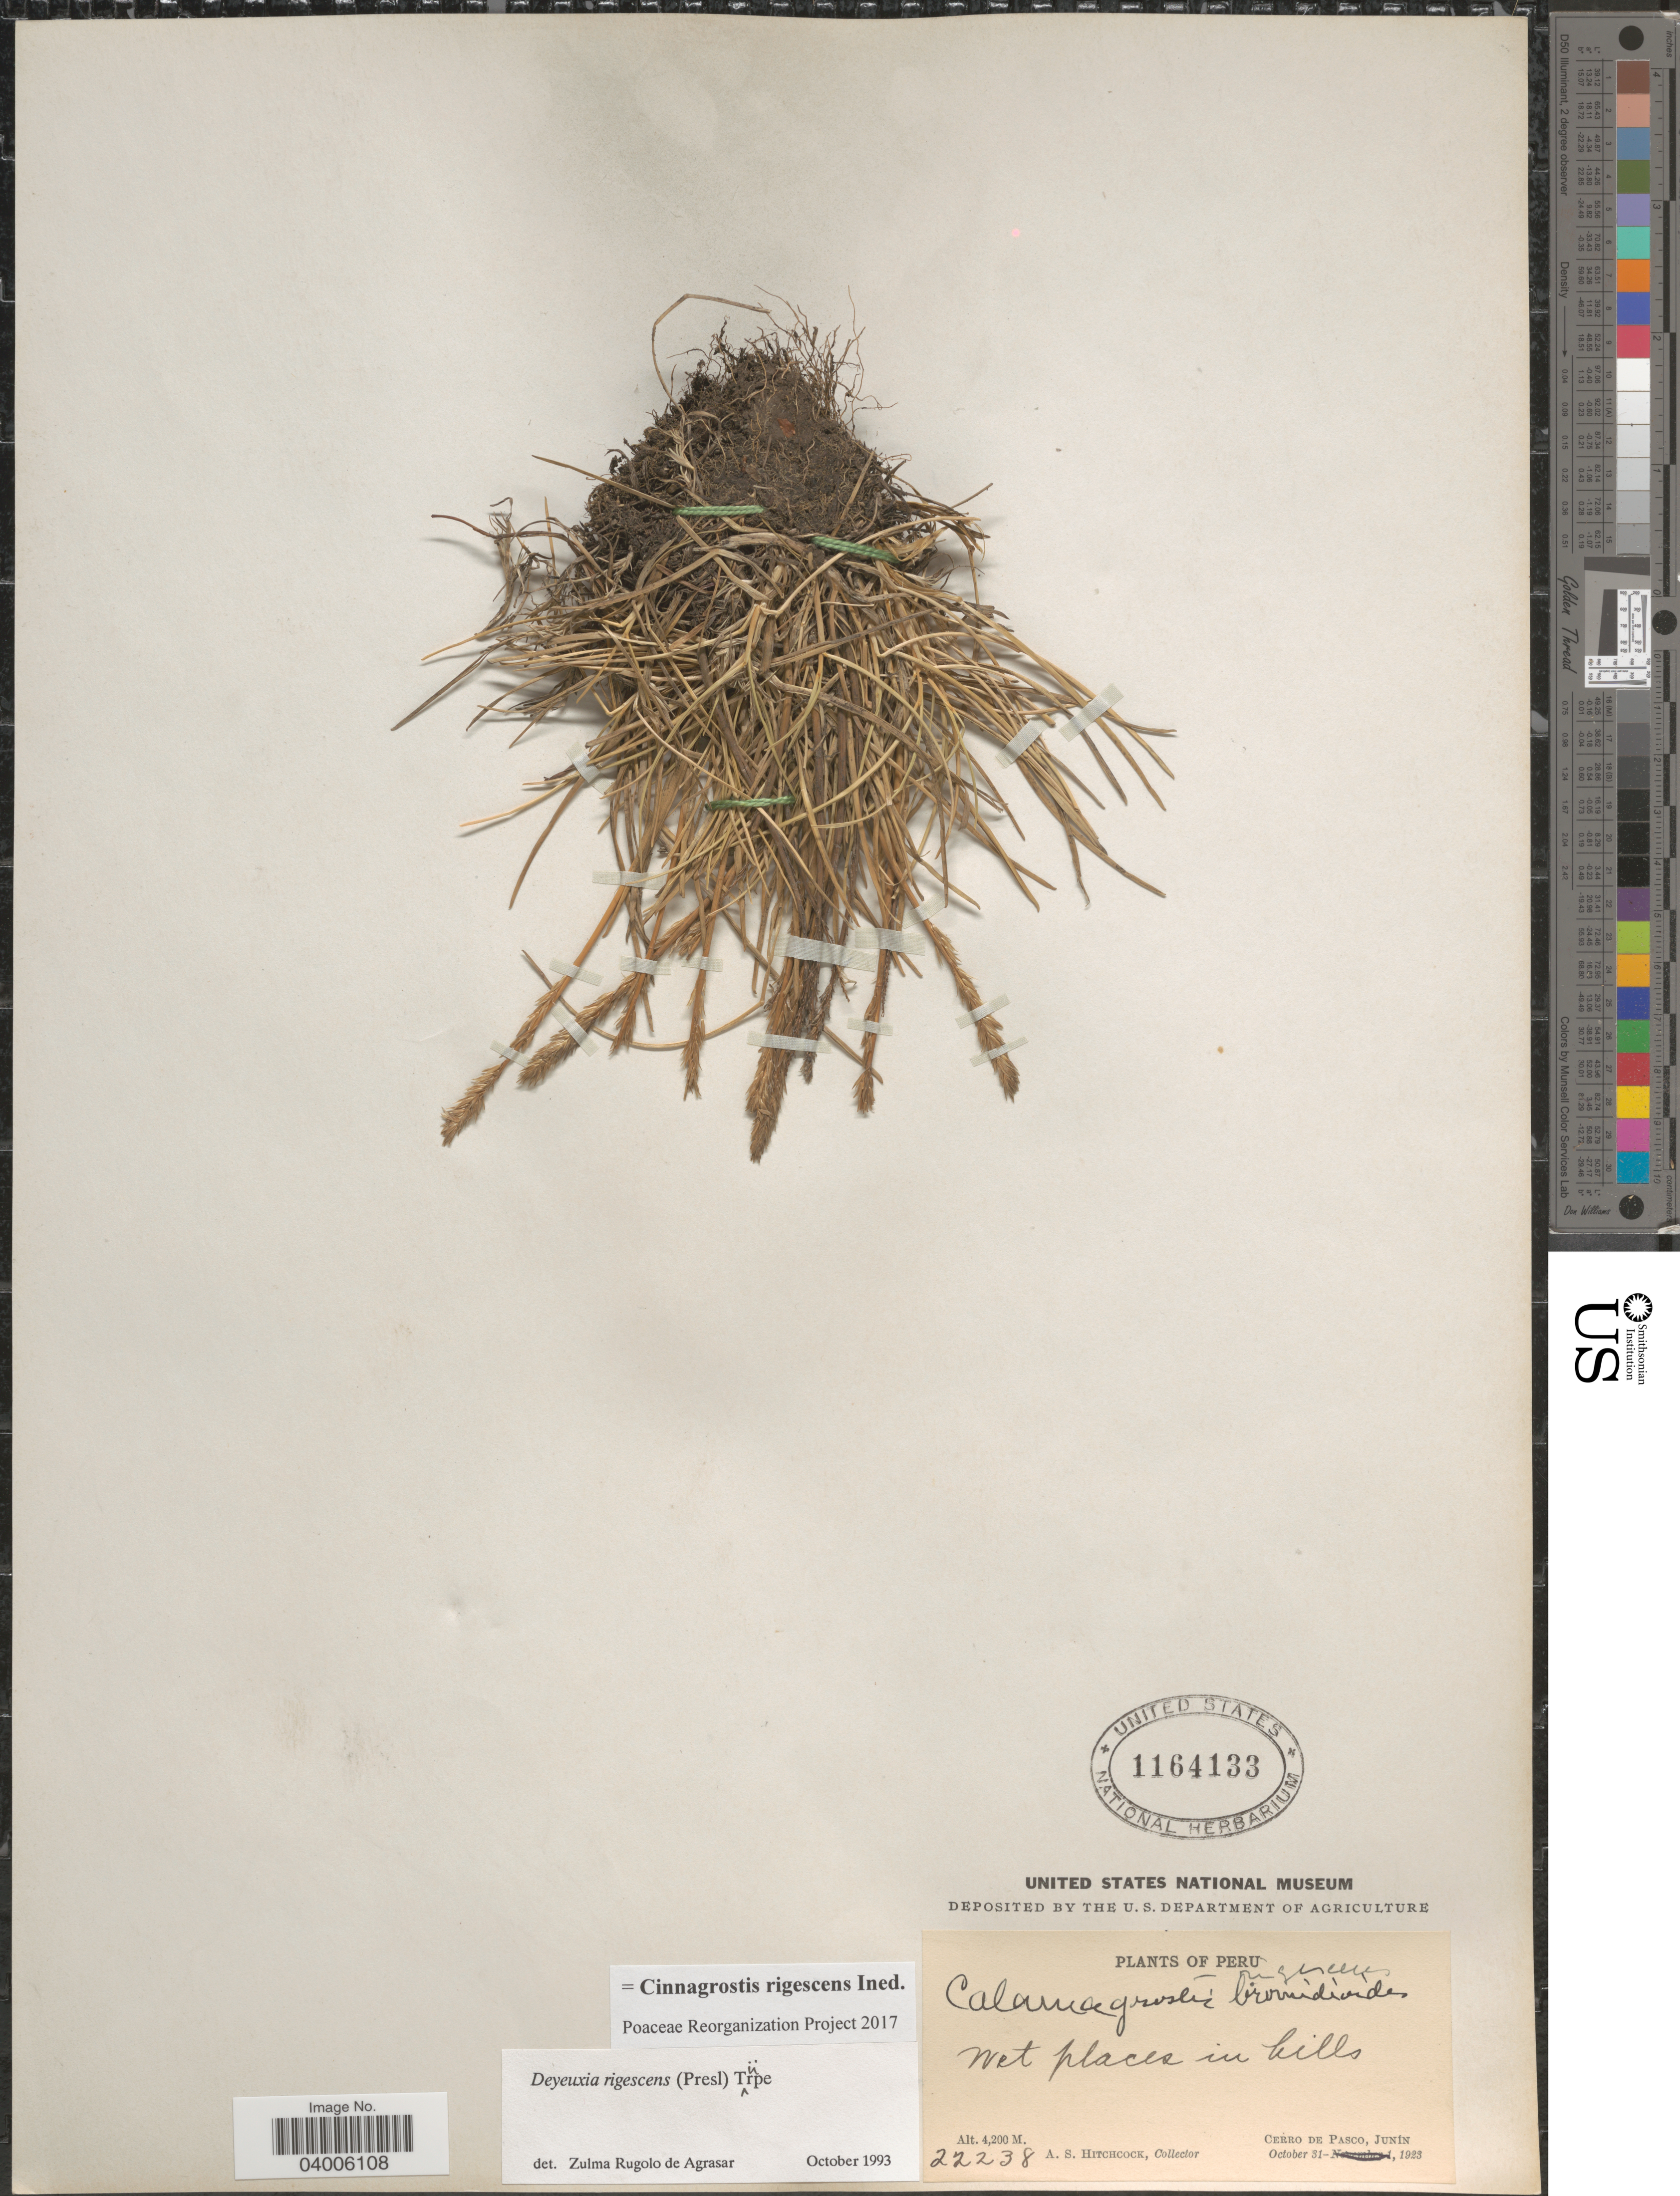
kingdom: Plantae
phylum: Tracheophyta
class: Liliopsida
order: Poales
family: Poaceae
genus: Cinnagrostis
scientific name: Cinnagrostis rigescens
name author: (J. Presl) P.M. Peterson et al.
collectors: A. S. Hitchcock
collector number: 22238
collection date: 1923-10-31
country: Peru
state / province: Junín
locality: Cerro de Pasco.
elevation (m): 4200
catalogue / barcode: US 1164133